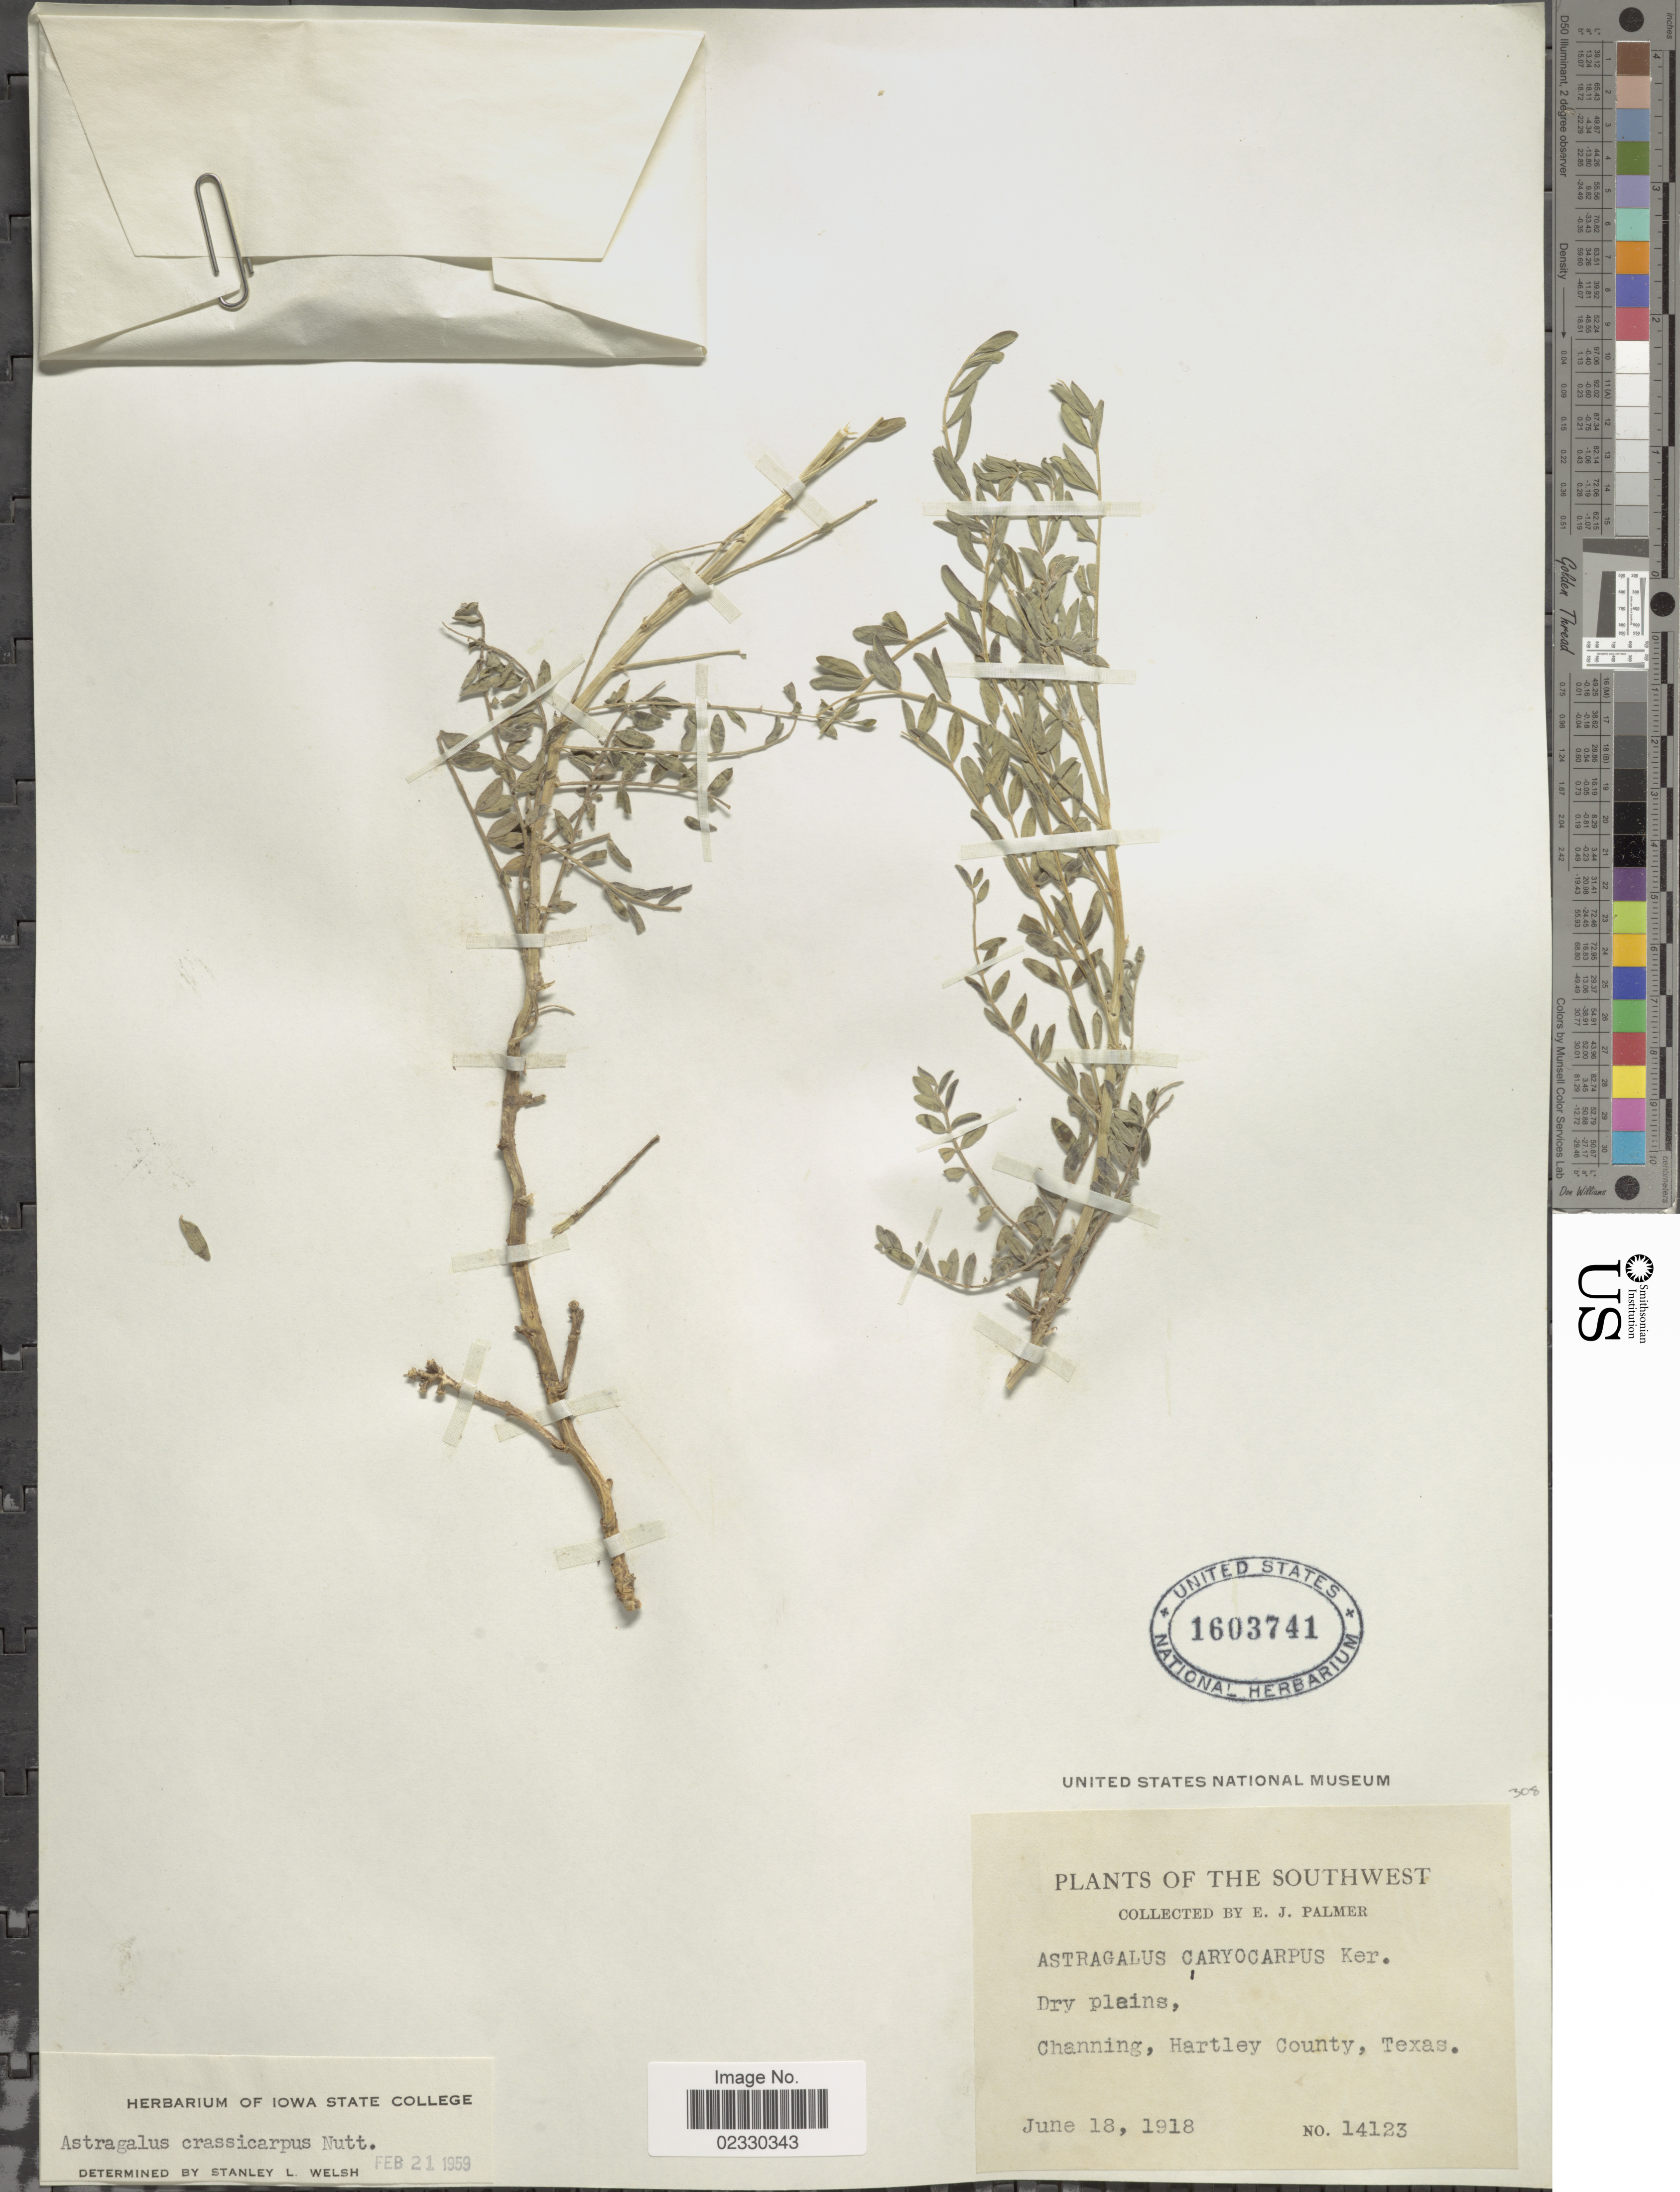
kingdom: Plantae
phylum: Tracheophyta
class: Magnoliopsida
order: Fabales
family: Fabaceae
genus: Astragalus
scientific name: Astragalus crassicarpus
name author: Nutt.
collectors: E. J. Palmer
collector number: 14123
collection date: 1918-06-18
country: United States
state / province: Texas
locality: The Southwest, dry plains, Channing, Hartley County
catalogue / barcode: US 1603741